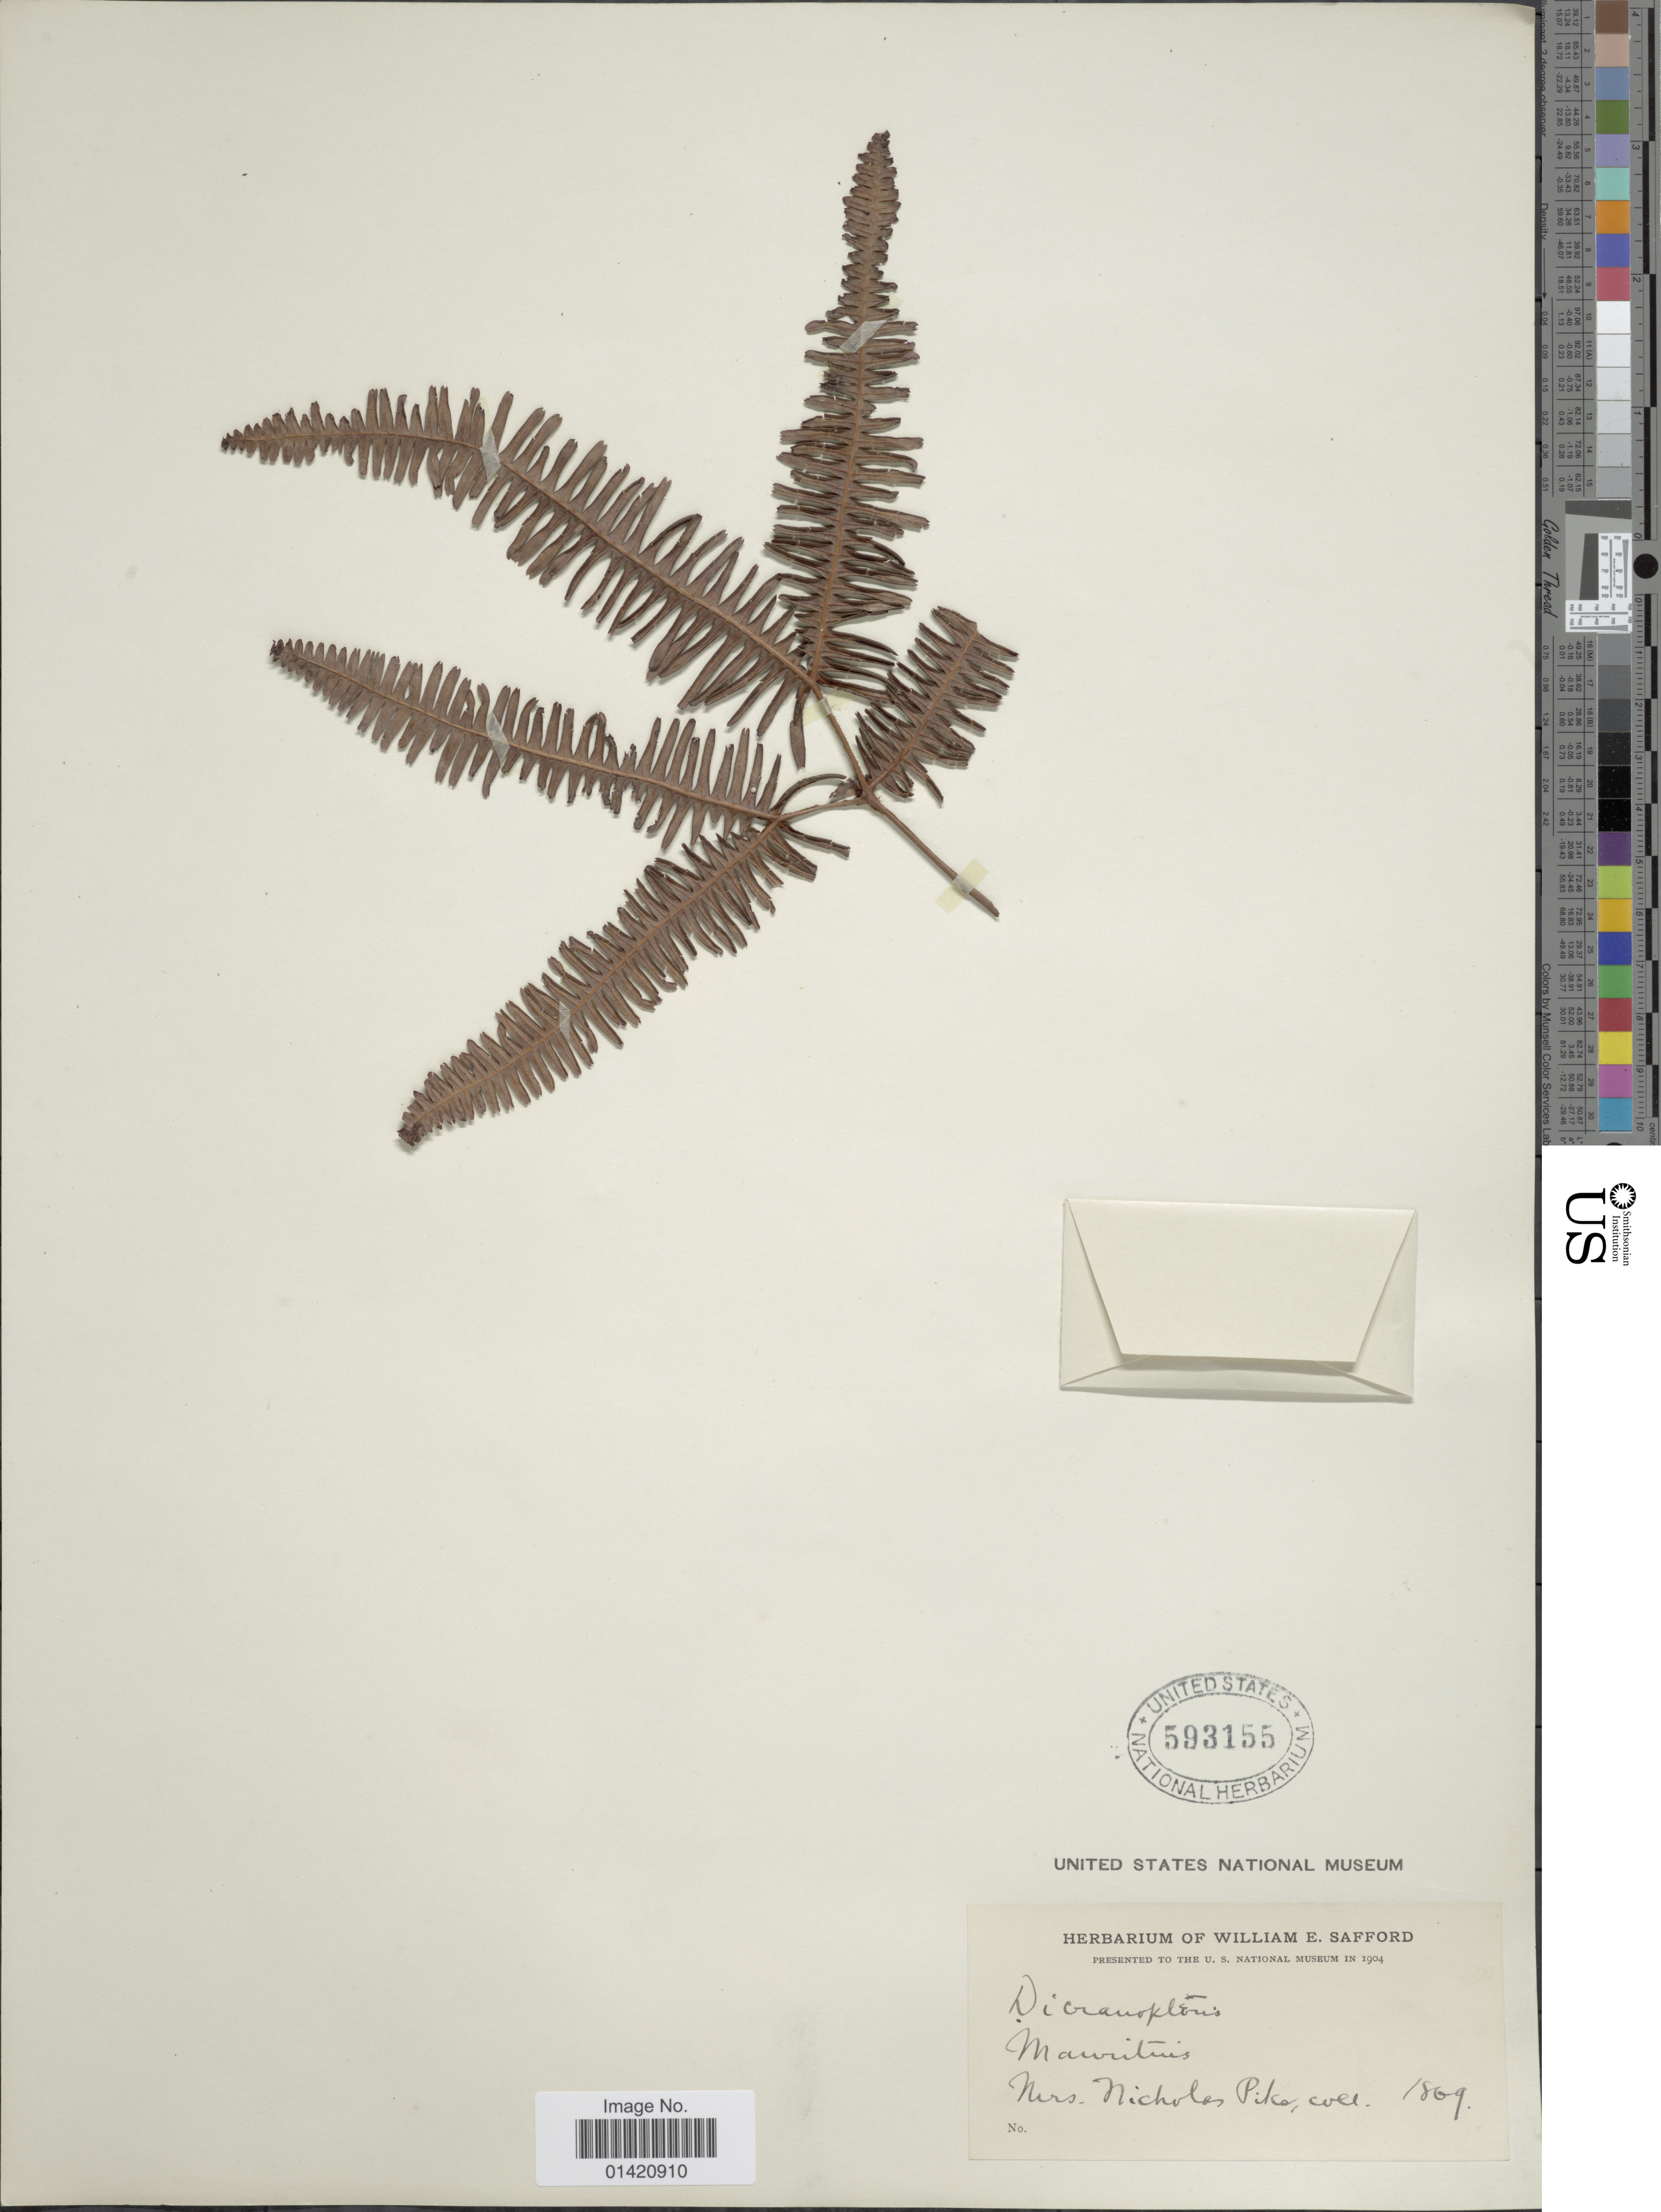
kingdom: Plantae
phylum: Tracheophyta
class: Polypodiopsida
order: Gleicheniales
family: Gleicheniaceae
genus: Dicranopteris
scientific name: Dicranopteris linearis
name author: (Burm. f.) Underw.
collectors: N. Pike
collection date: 1869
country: Mauritius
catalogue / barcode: US 593155